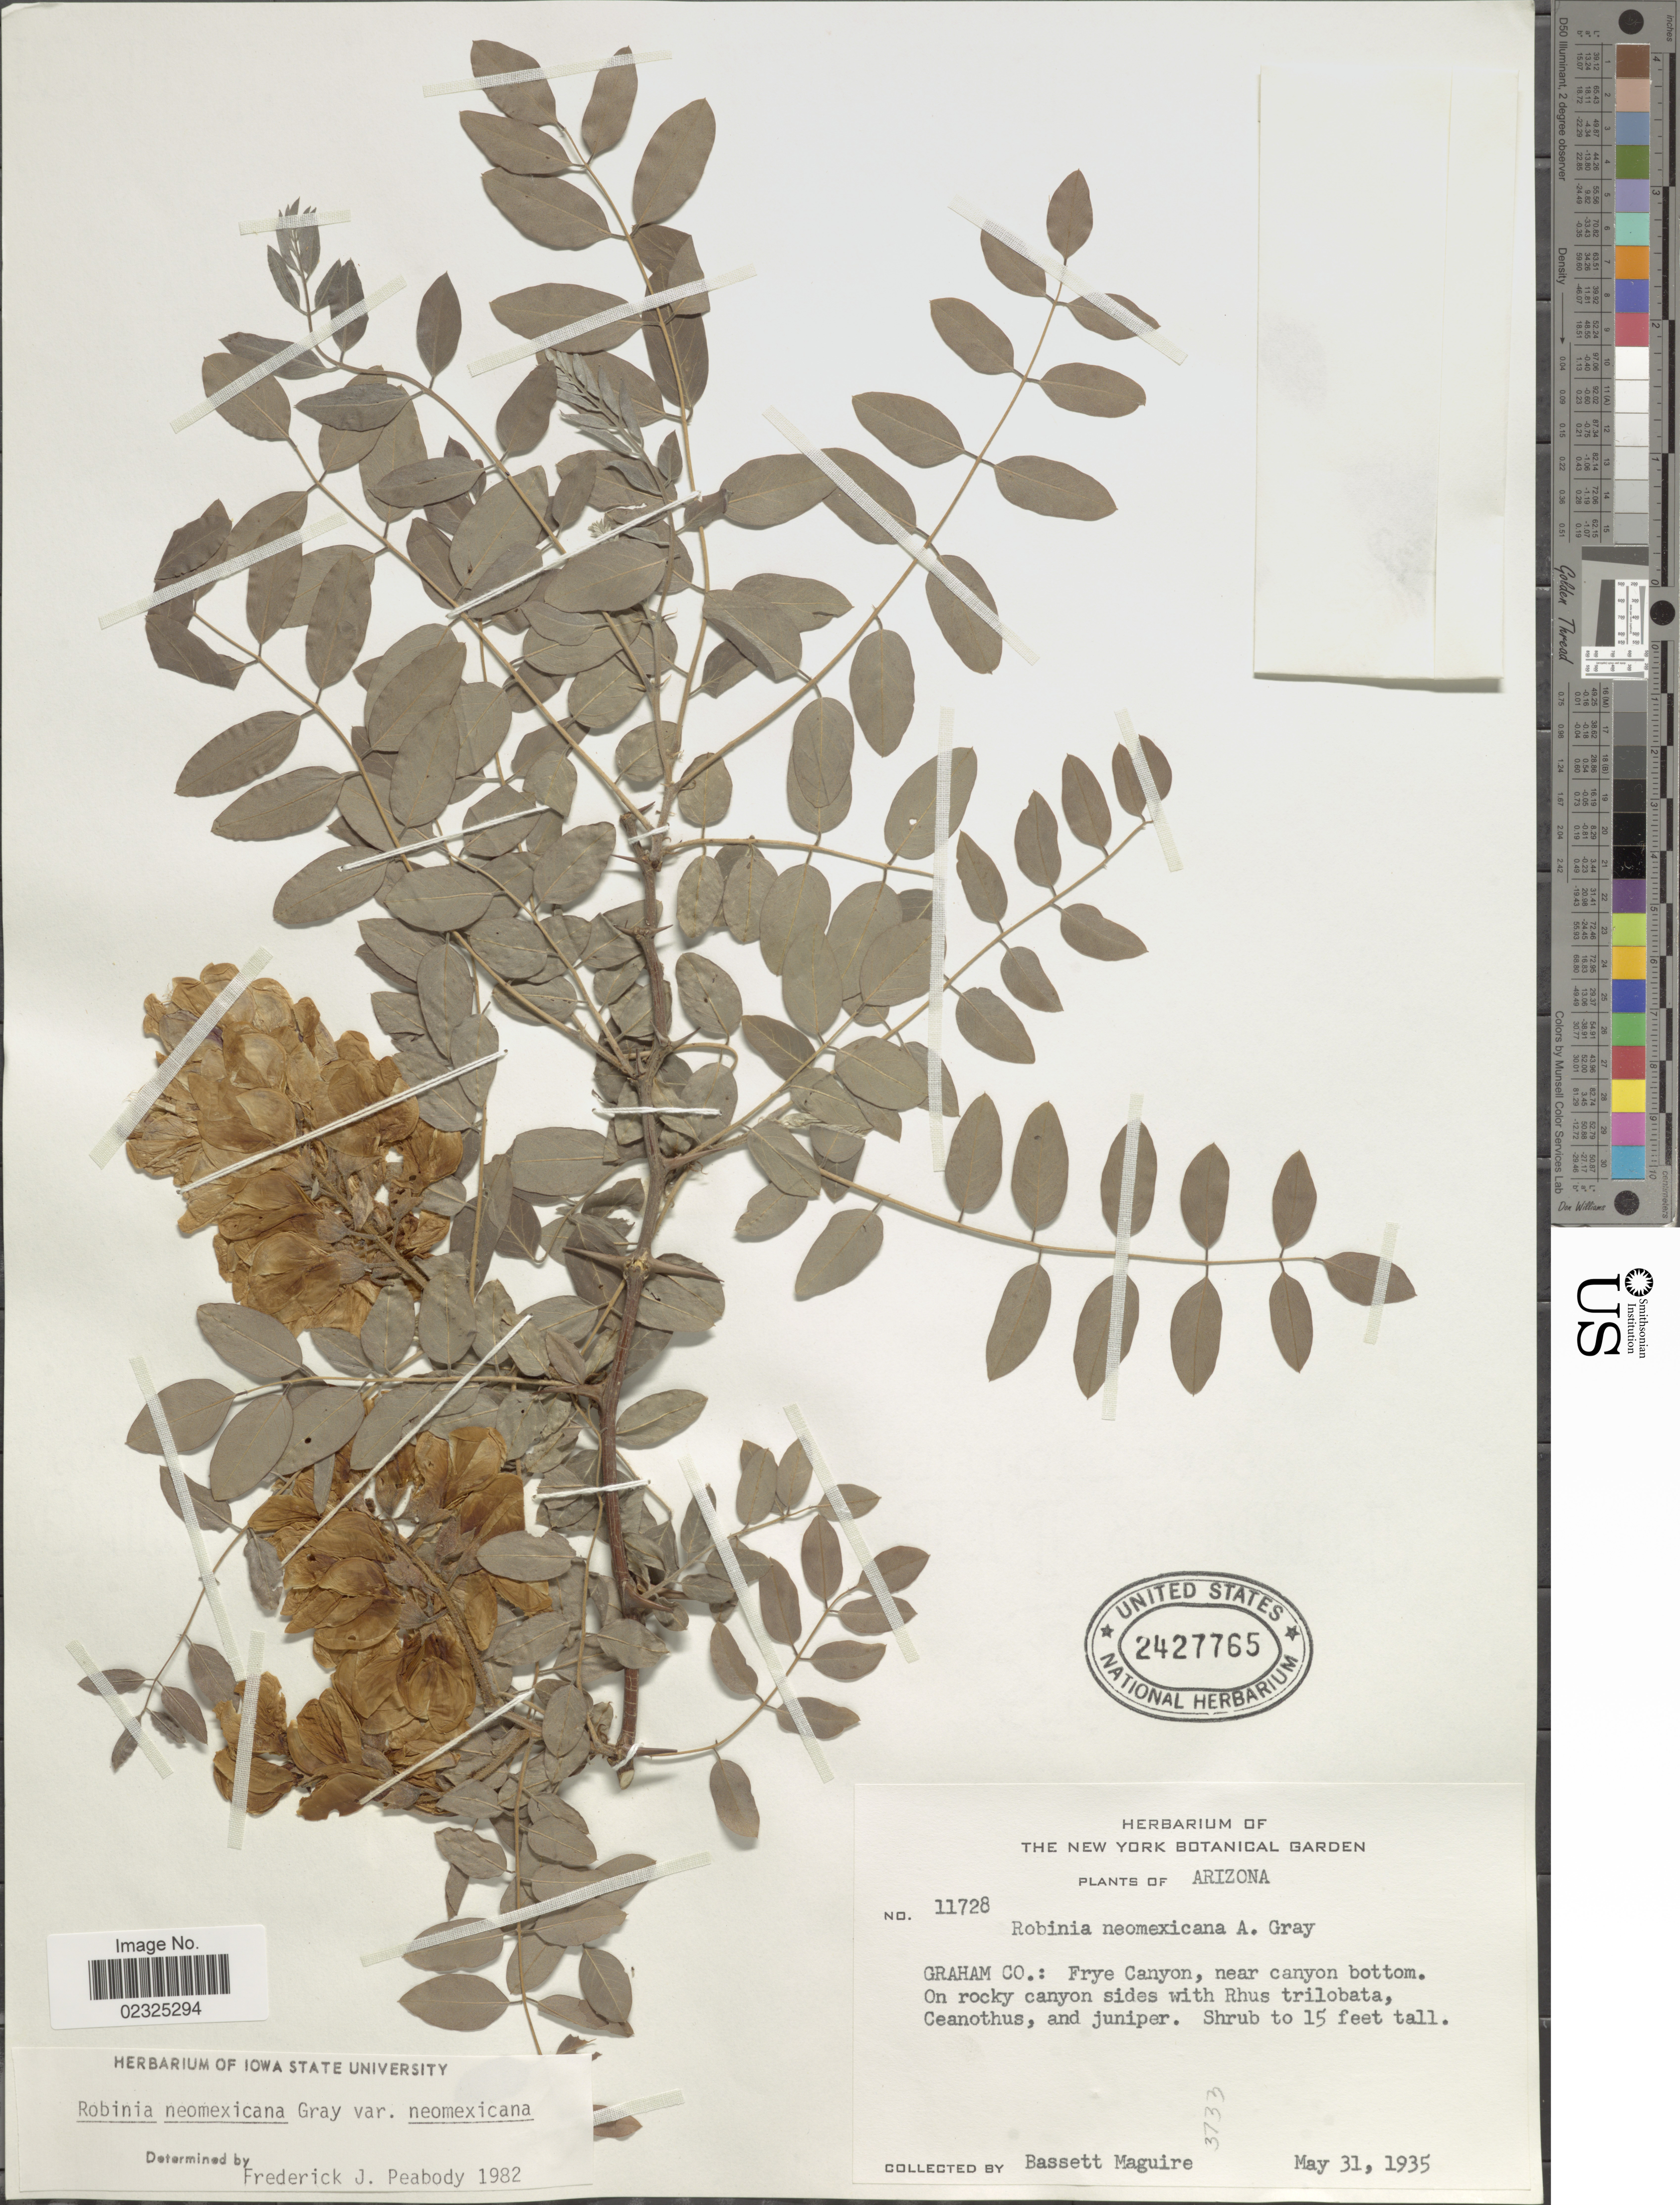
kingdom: Plantae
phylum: Tracheophyta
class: Magnoliopsida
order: Fabales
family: Fabaceae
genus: Robinia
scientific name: Robinia neomexicana var. neomexicana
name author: A. Gray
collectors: B. Maguire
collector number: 3733/11728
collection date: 1935-05-31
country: United States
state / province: Arizona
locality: Graham Co.: Frye Canyon, near canyon bottom, on rocky canyon sides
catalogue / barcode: US 2427765